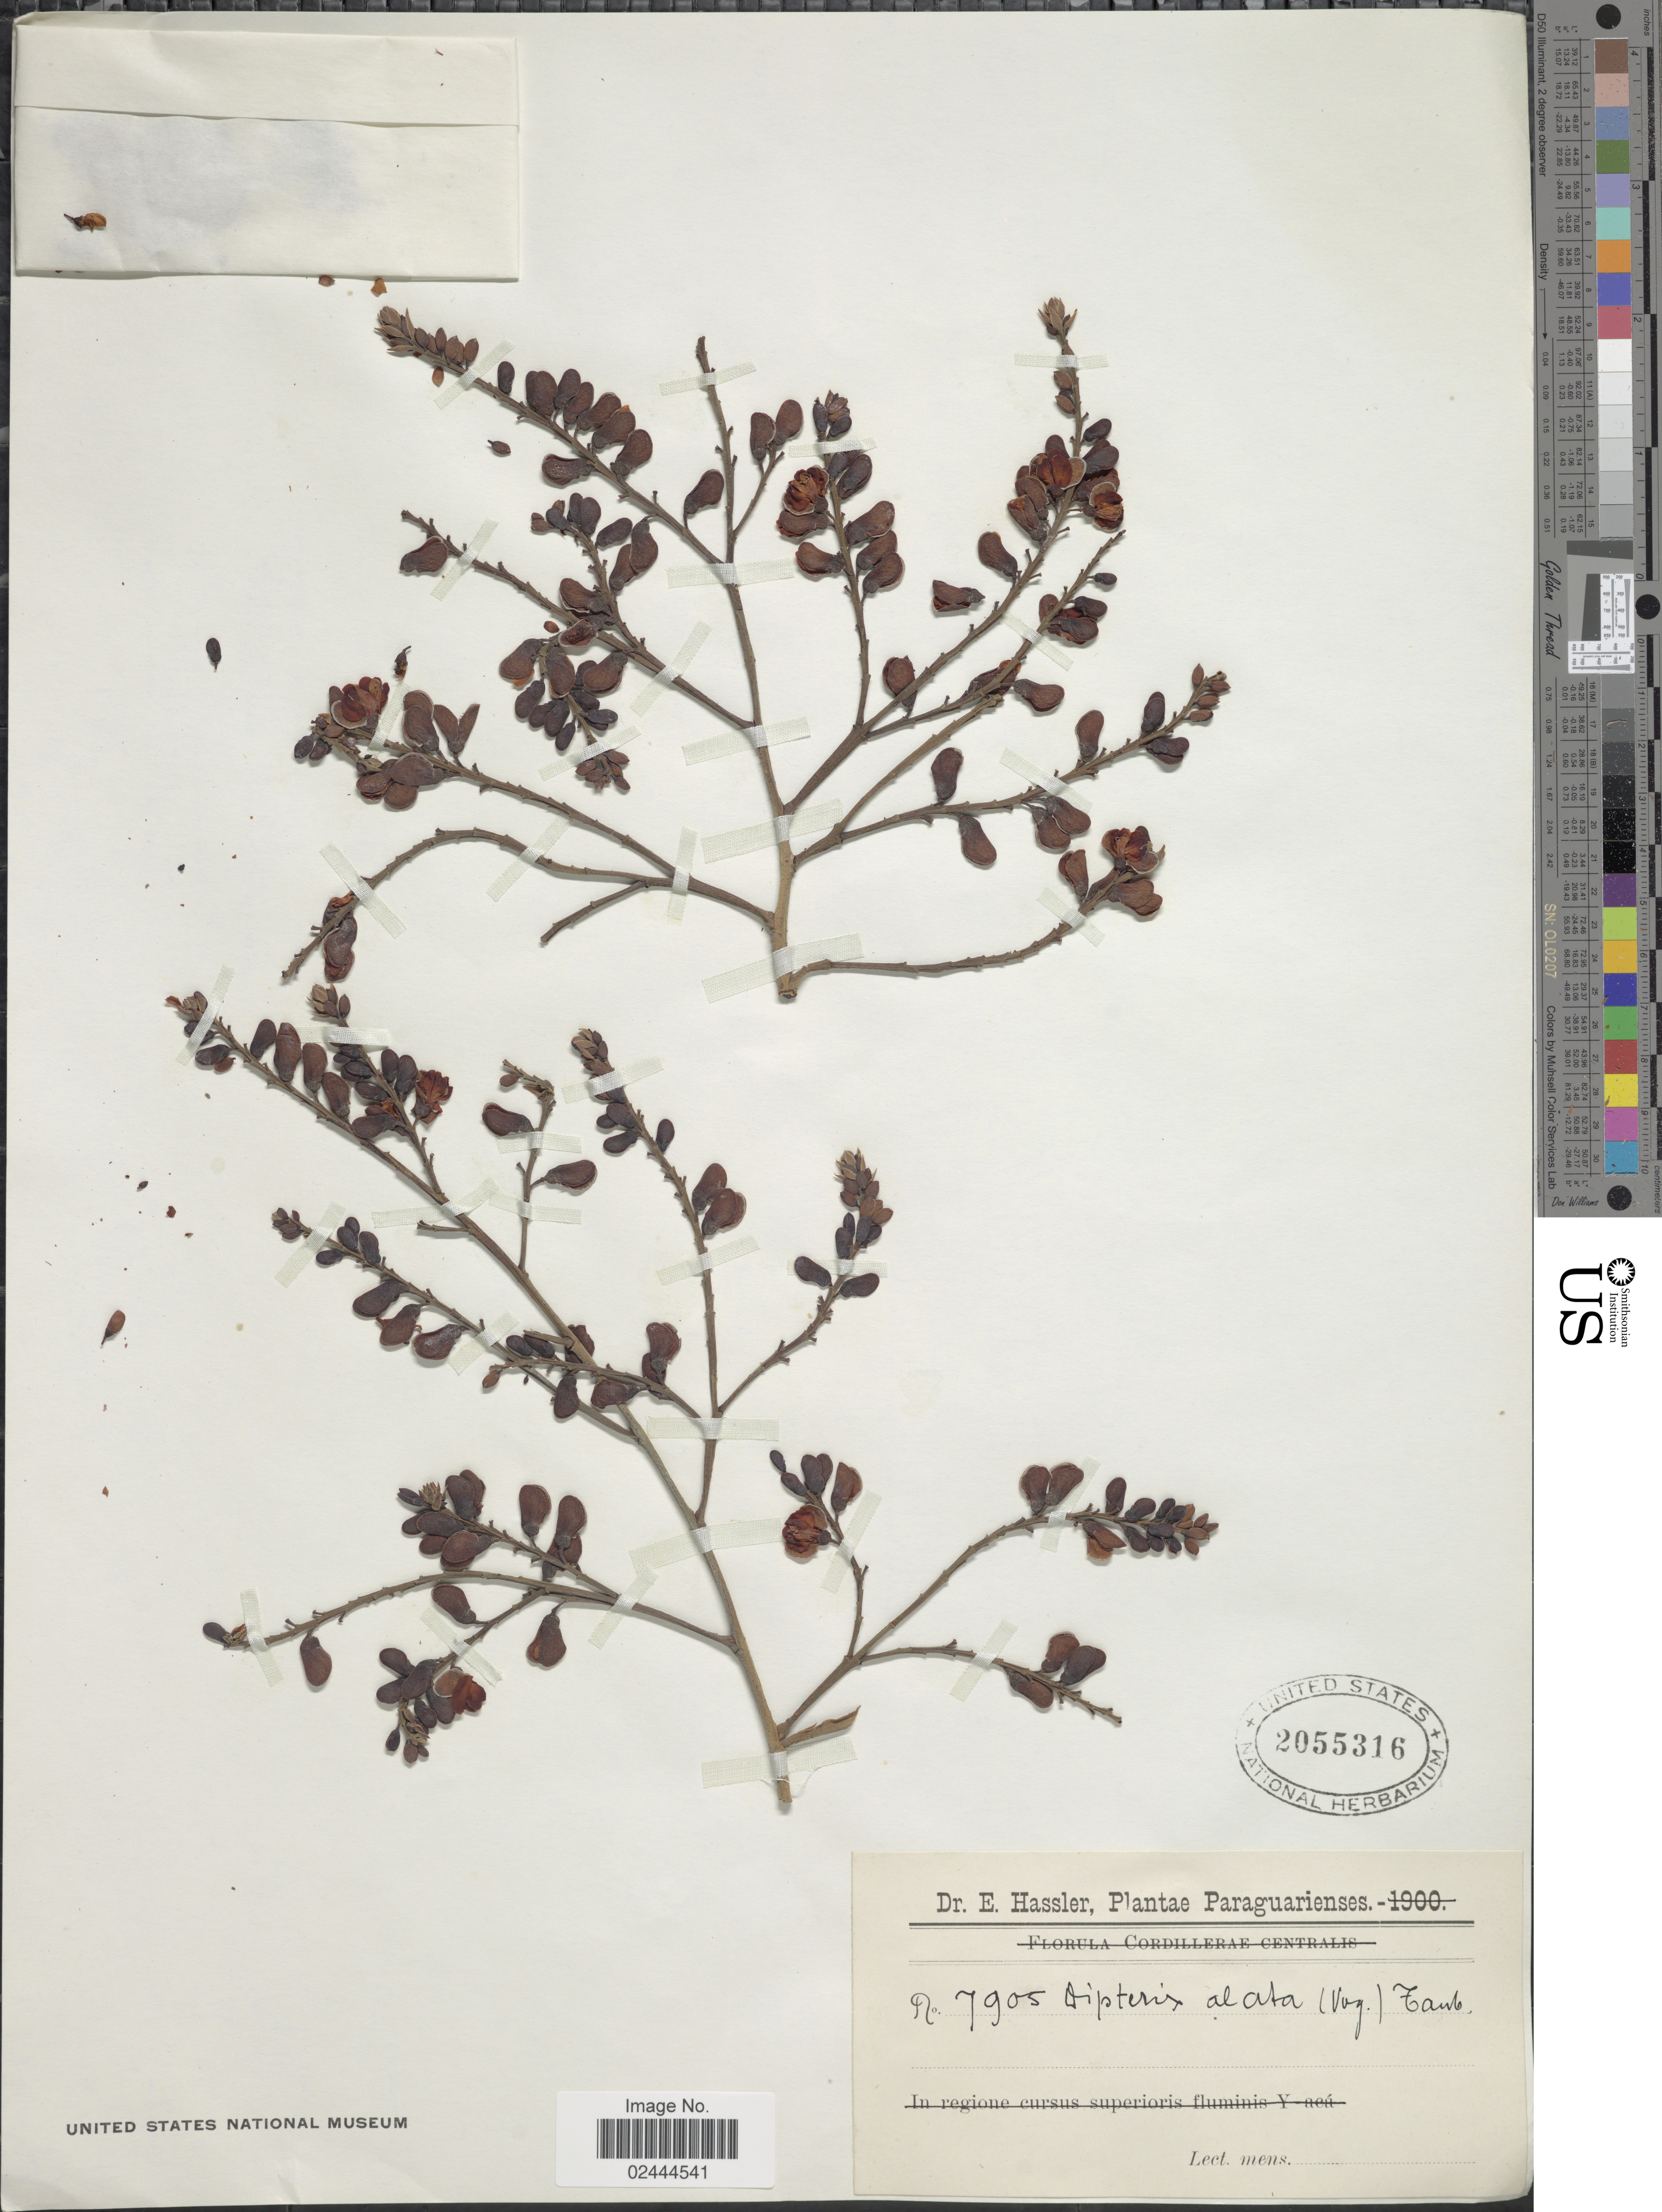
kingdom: Plantae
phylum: Tracheophyta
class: Magnoliopsida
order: Fabales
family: Fabaceae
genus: Dipteryx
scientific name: Dipteryx alata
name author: Vogel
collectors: E. Hassler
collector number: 7905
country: Paraguay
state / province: Paraguari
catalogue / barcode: US 2055316